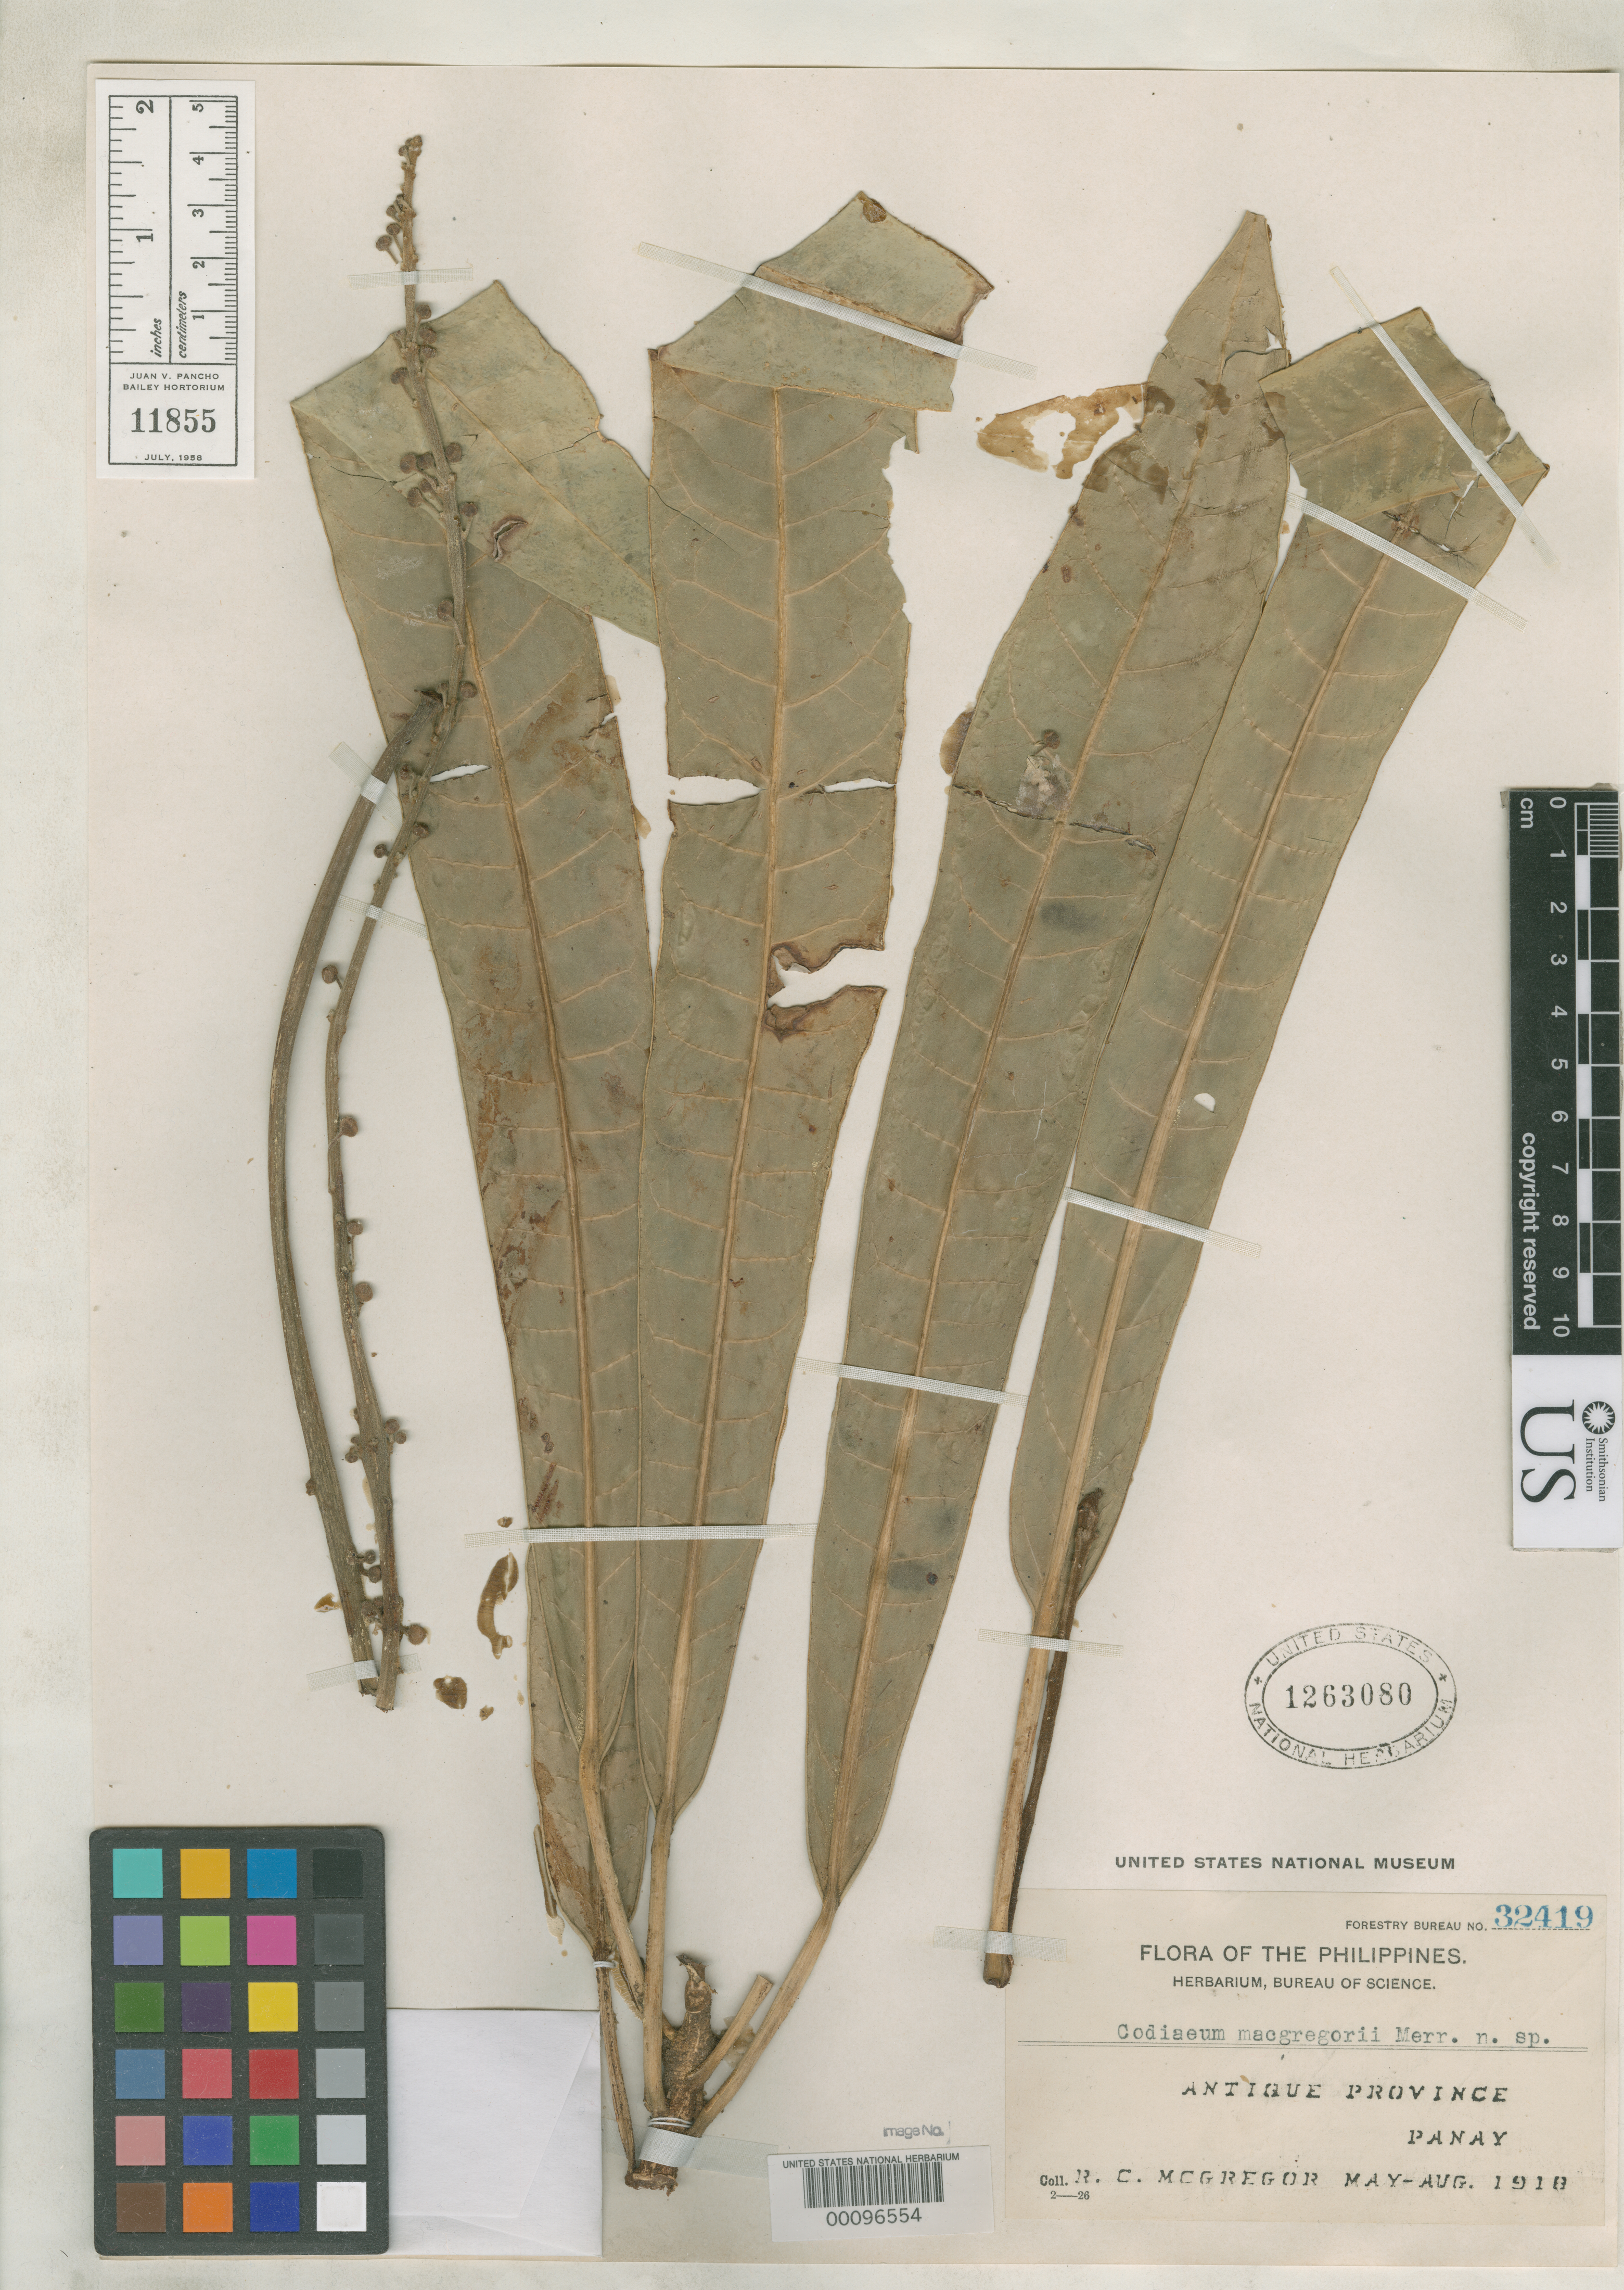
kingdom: Plantae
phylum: Tracheophyta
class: Magnoliopsida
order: Malpighiales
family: Euphorbiaceae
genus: Codiaeum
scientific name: Codiaeum macgregorei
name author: Merr.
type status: Isotype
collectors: R. C. McGregor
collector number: For. Bur. 32419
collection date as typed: May 1918 to -- Aug 1918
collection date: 1918-05/1918-08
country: Philippines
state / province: Western Visayas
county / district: Antique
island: Panay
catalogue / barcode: US 1263080